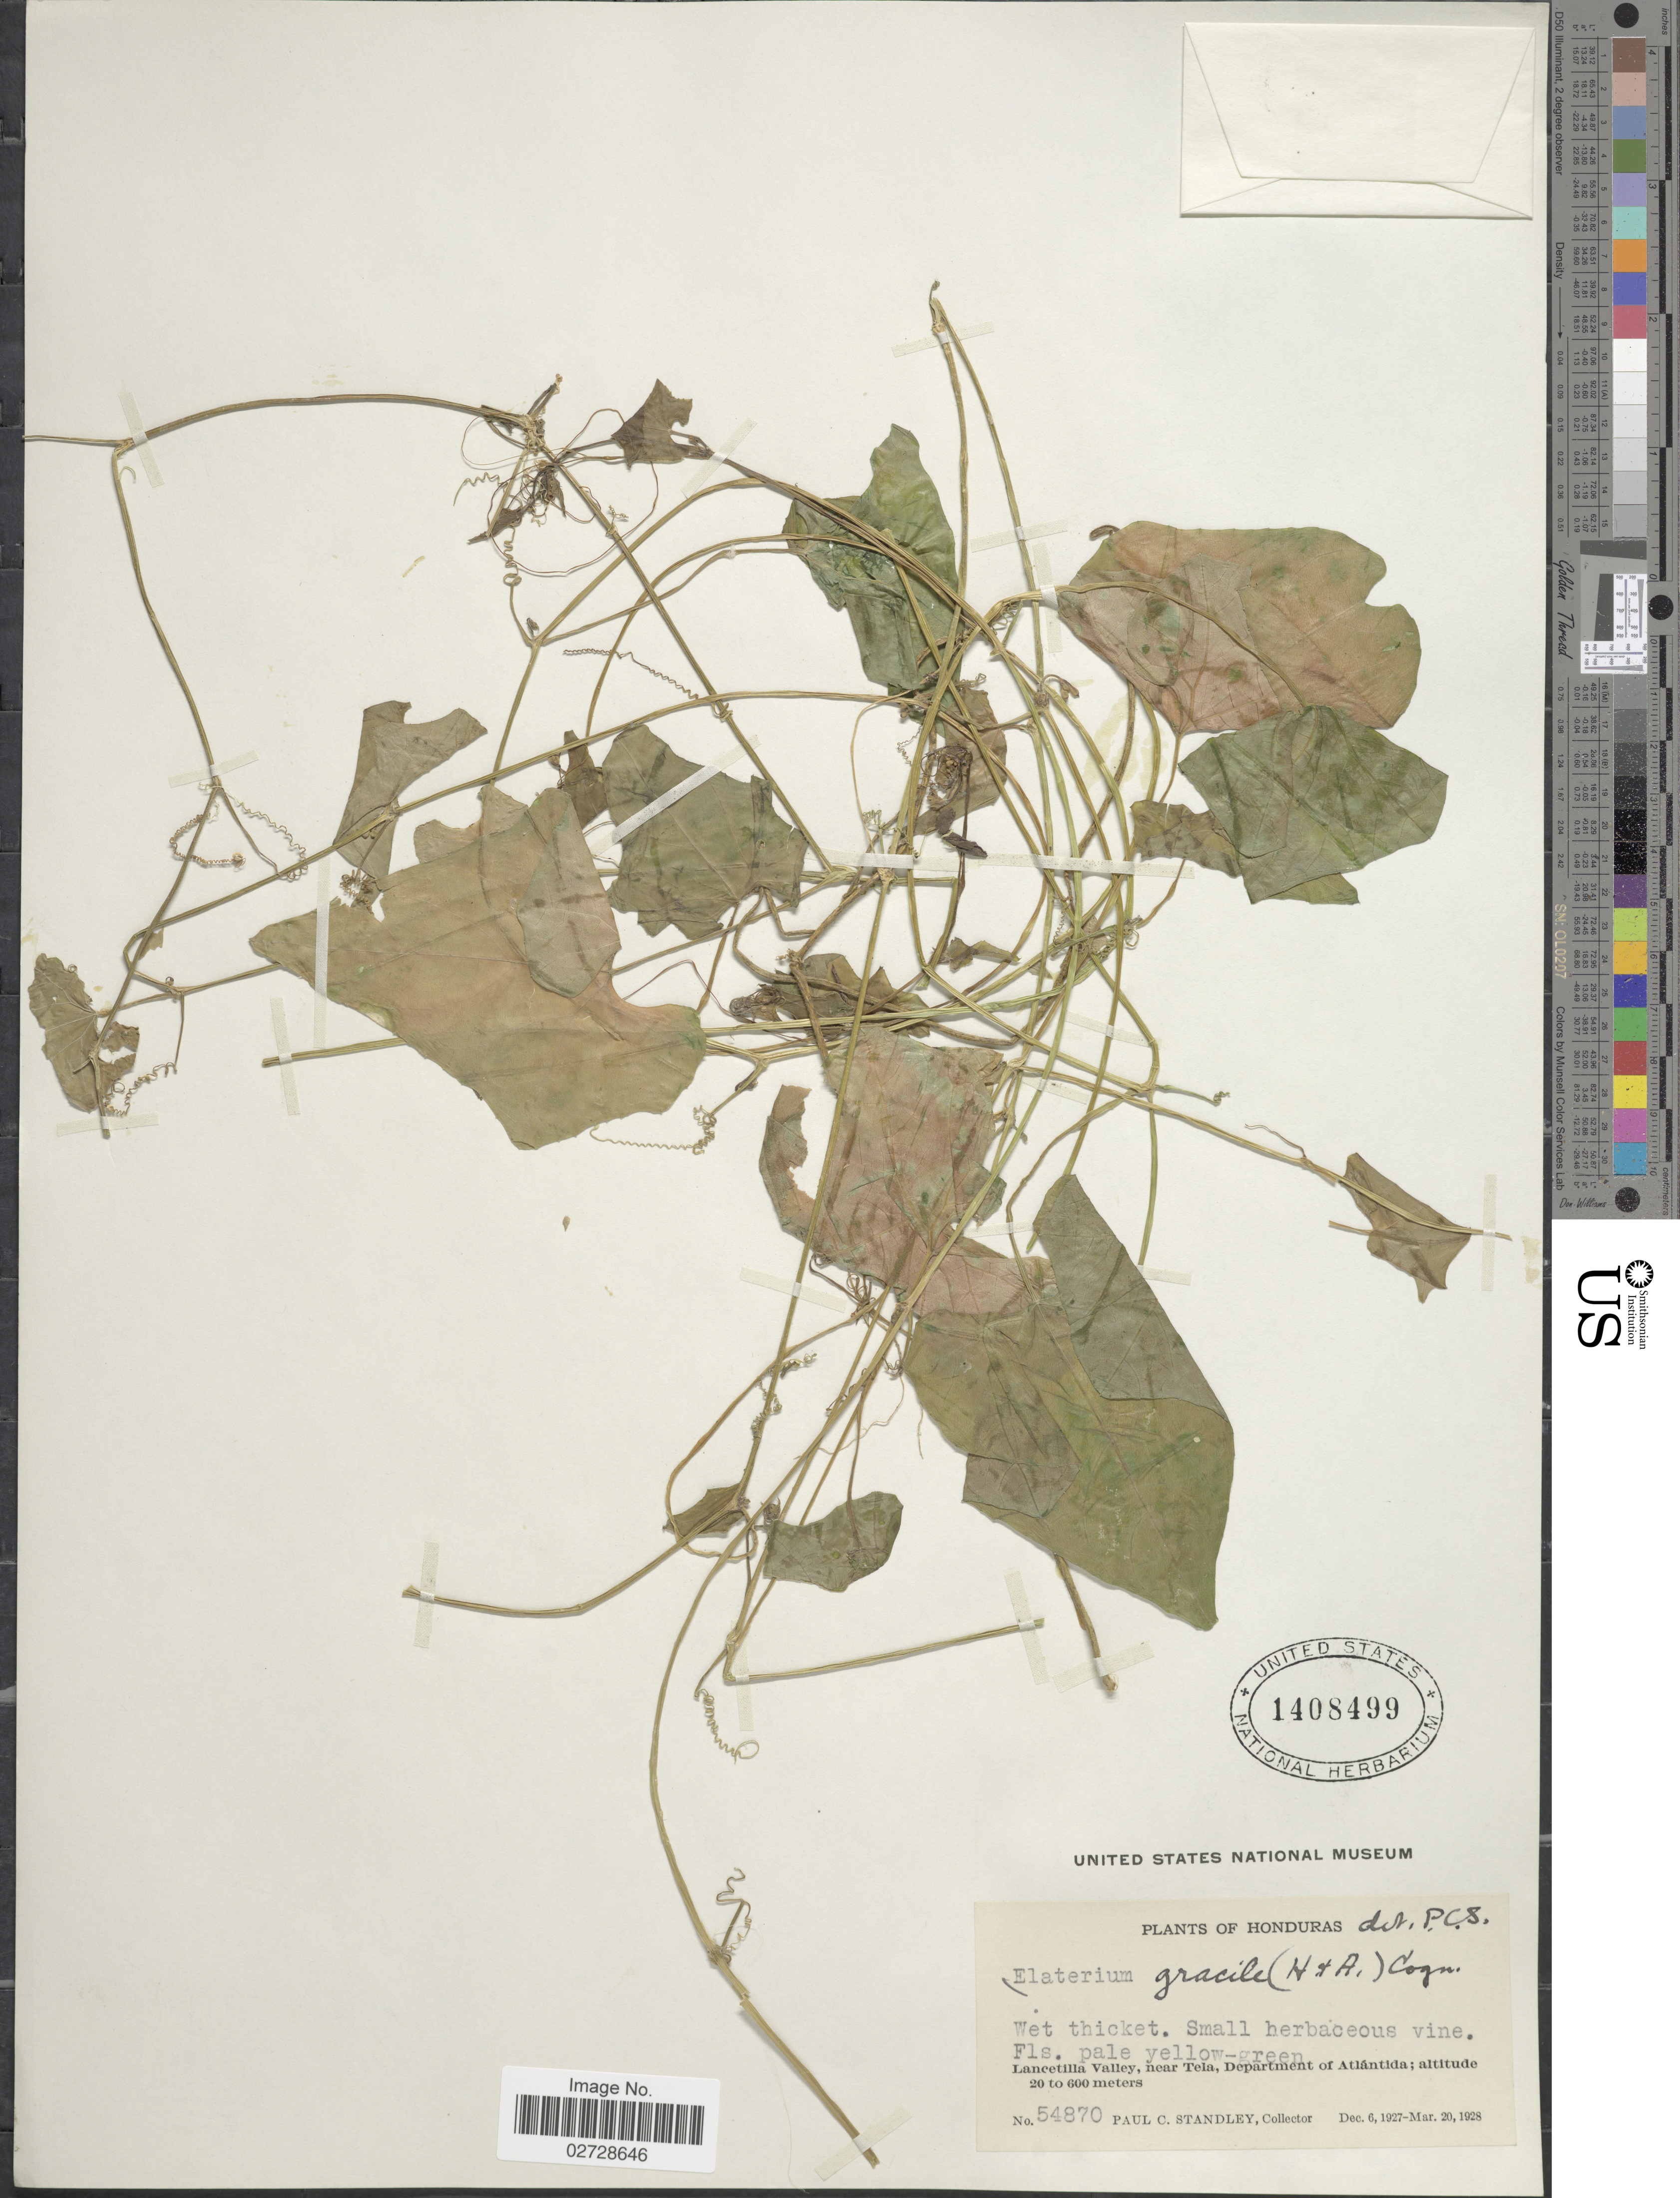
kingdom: Plantae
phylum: Tracheophyta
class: Magnoliopsida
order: Cucurbitales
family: Cucurbitaceae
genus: Cyclanthera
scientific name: Cyclanthera carthagenensis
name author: (Jacq.) H. Schaef. & S.S. Renner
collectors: P. C. Standley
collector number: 54870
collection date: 1927-12-06/1928-03-20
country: Honduras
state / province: Atlántida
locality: Lancetilla Valley, near Tela.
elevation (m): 20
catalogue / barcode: US 1408499